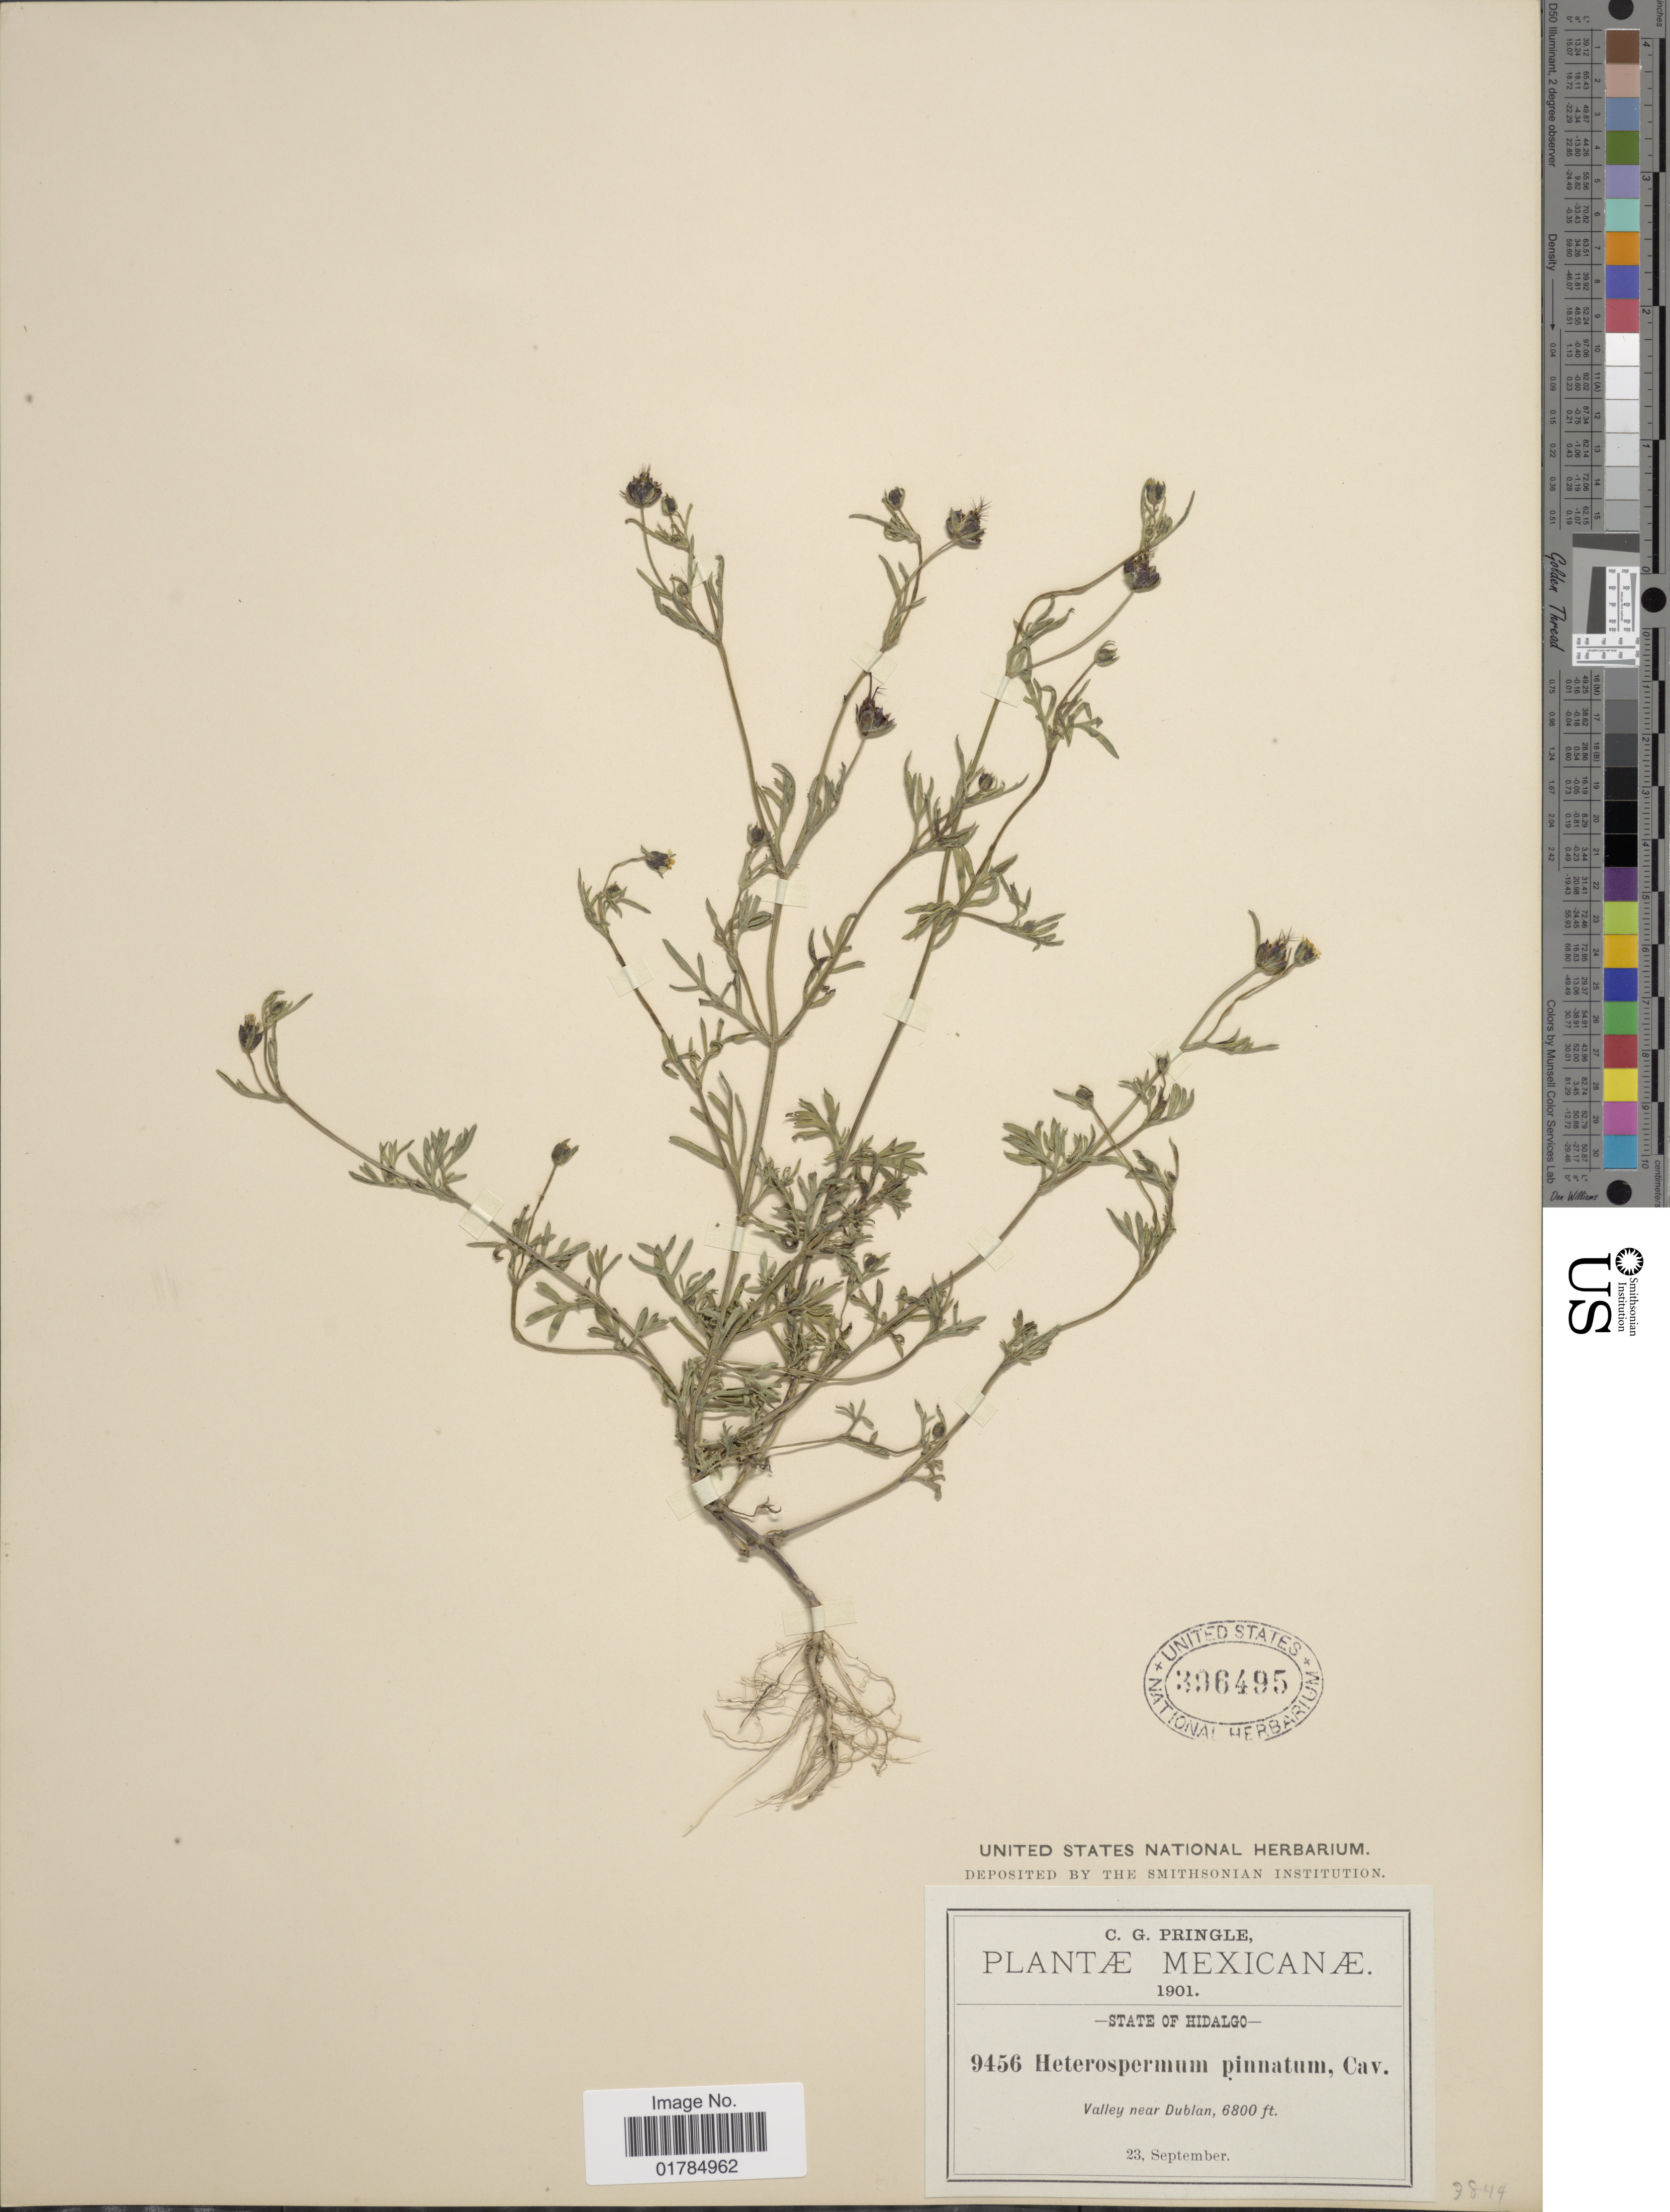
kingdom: Plantae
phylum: Tracheophyta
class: Magnoliopsida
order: Asterales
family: Asteraceae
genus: Heterosperma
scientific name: Heterosperma pinnatum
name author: Cav.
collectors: C. G. Pringle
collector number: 9456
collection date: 1901-09-23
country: Mexico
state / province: Hidalgo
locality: Valley near Dublan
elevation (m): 2073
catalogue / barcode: US 396495